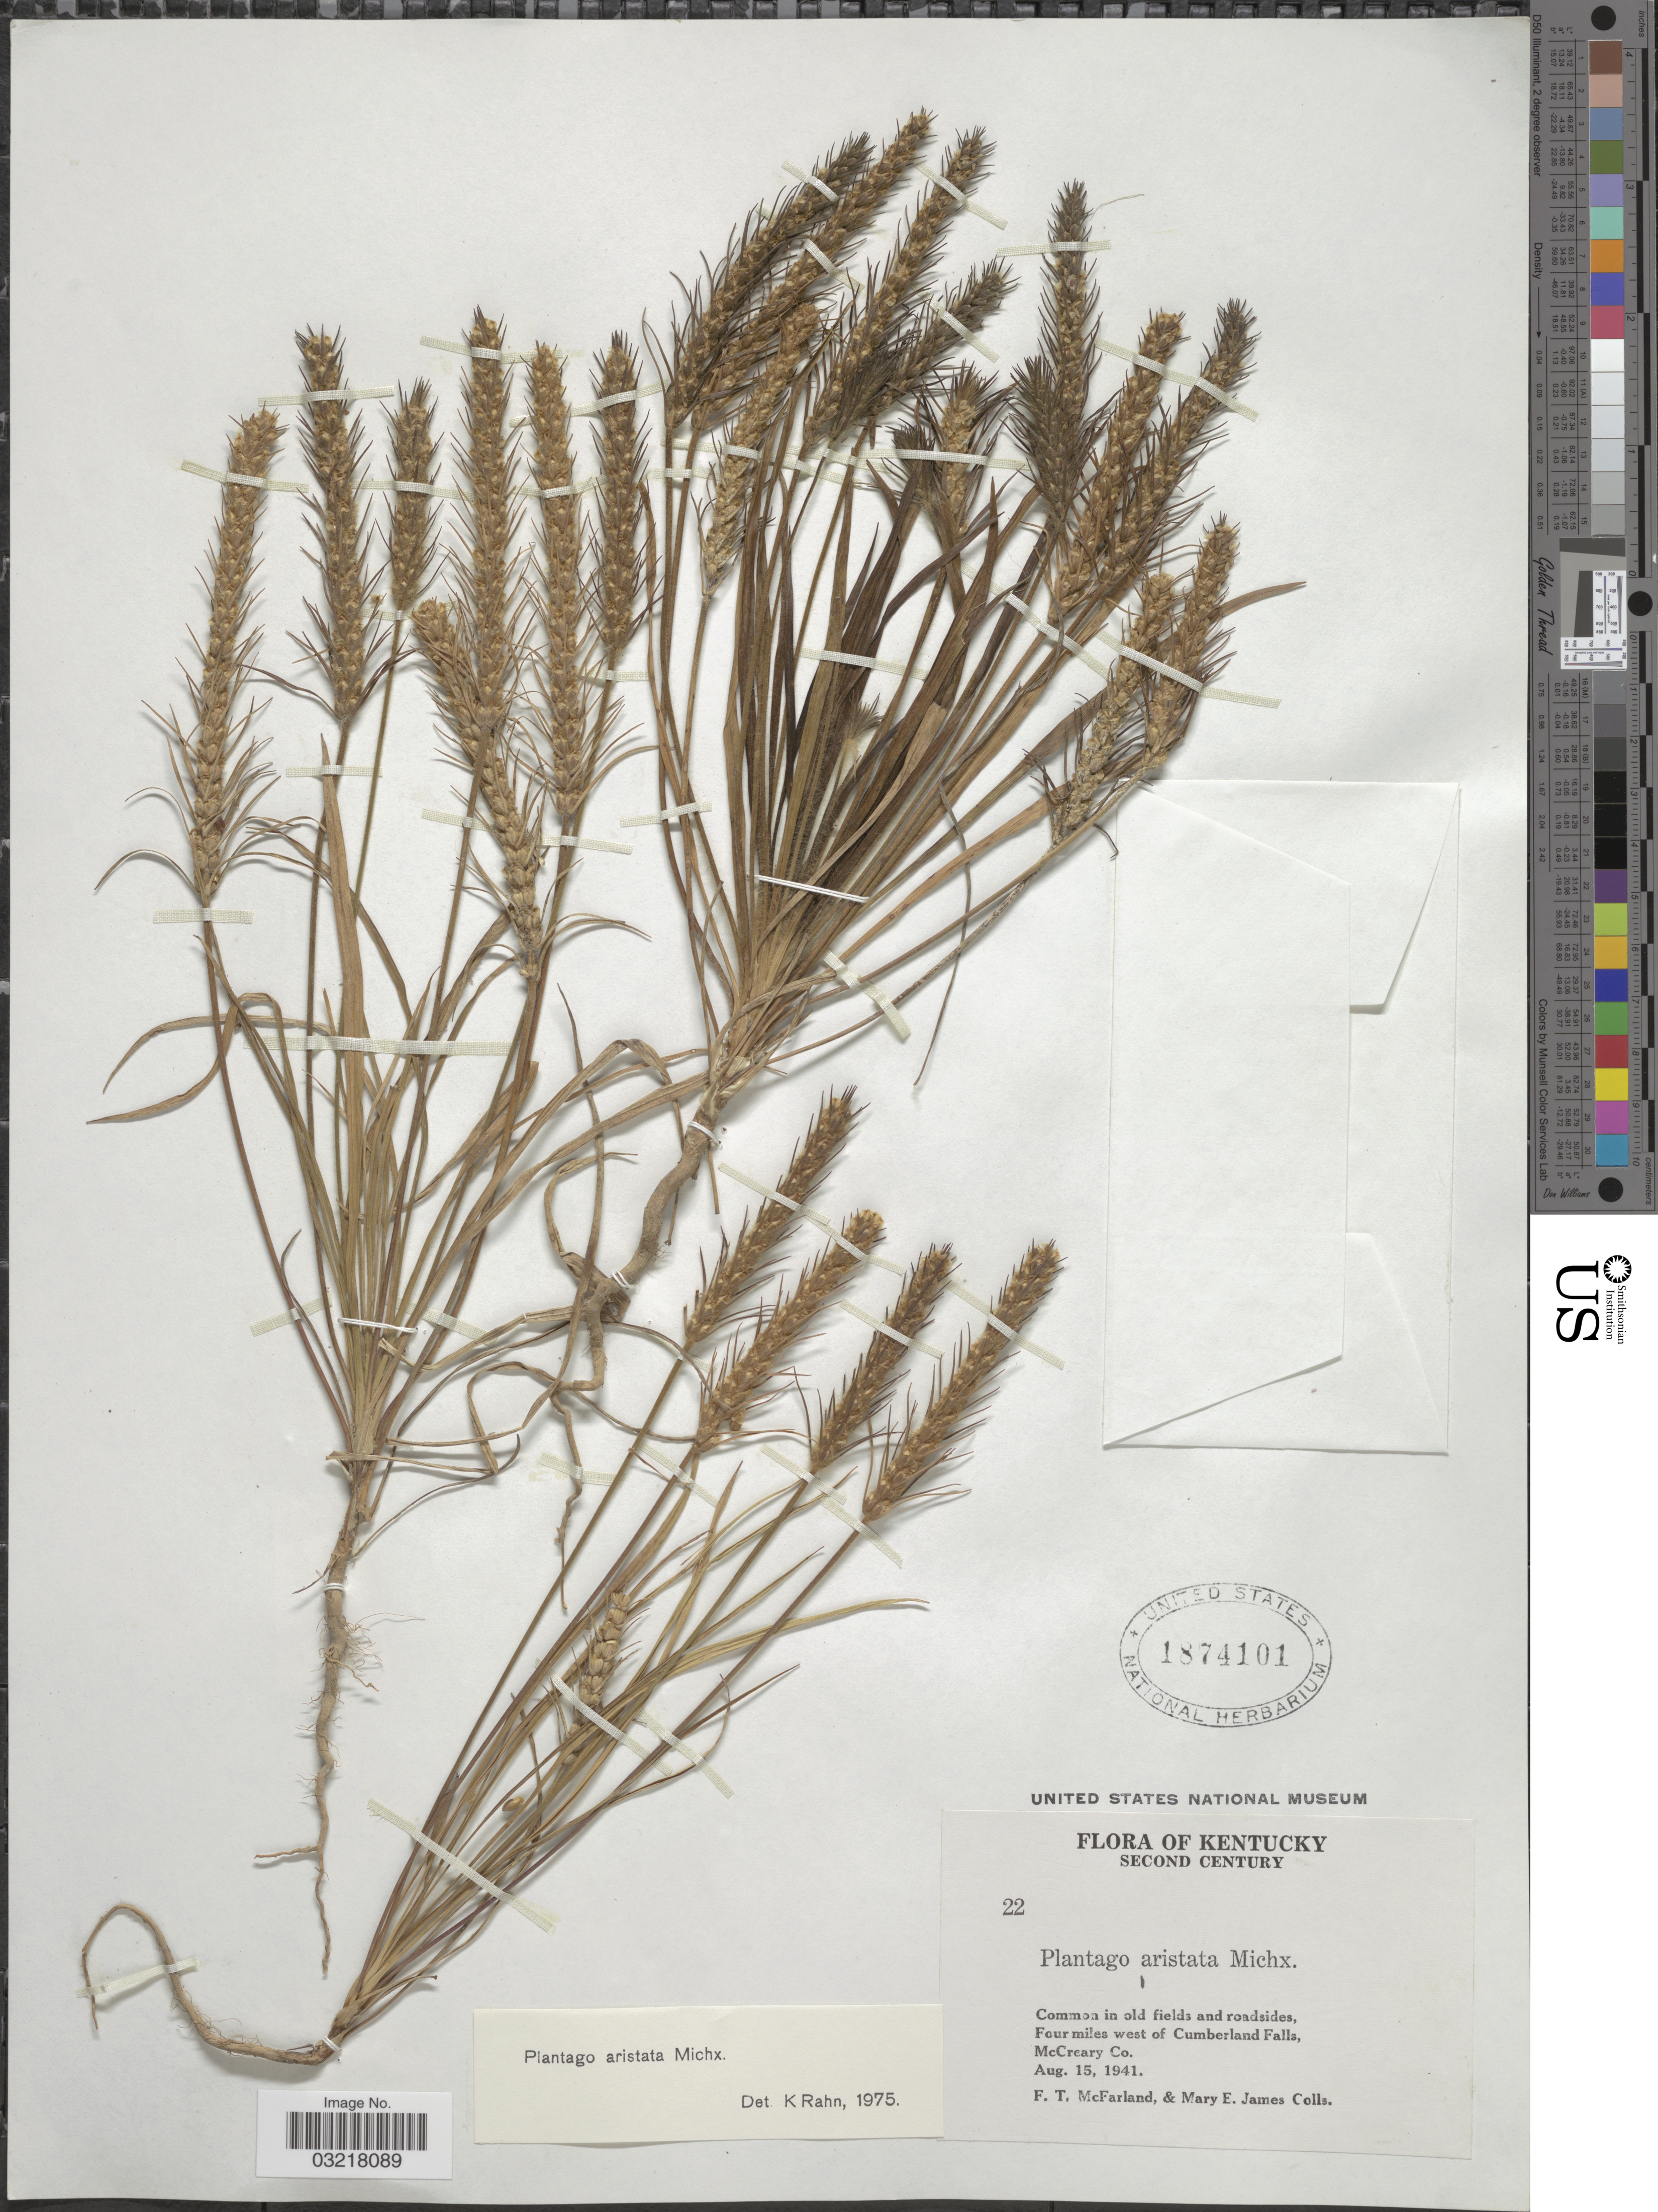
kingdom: Plantae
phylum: Tracheophyta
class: Magnoliopsida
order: Lamiales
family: Plantaginaceae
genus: Plantago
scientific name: Plantago aristata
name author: Michx.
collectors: F. McFarland & M. James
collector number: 22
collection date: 1941-08-15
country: United States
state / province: Kentucky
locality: Second Century. Four miles west of Cumberland Falls, McCreary Co.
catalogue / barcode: US 1874101